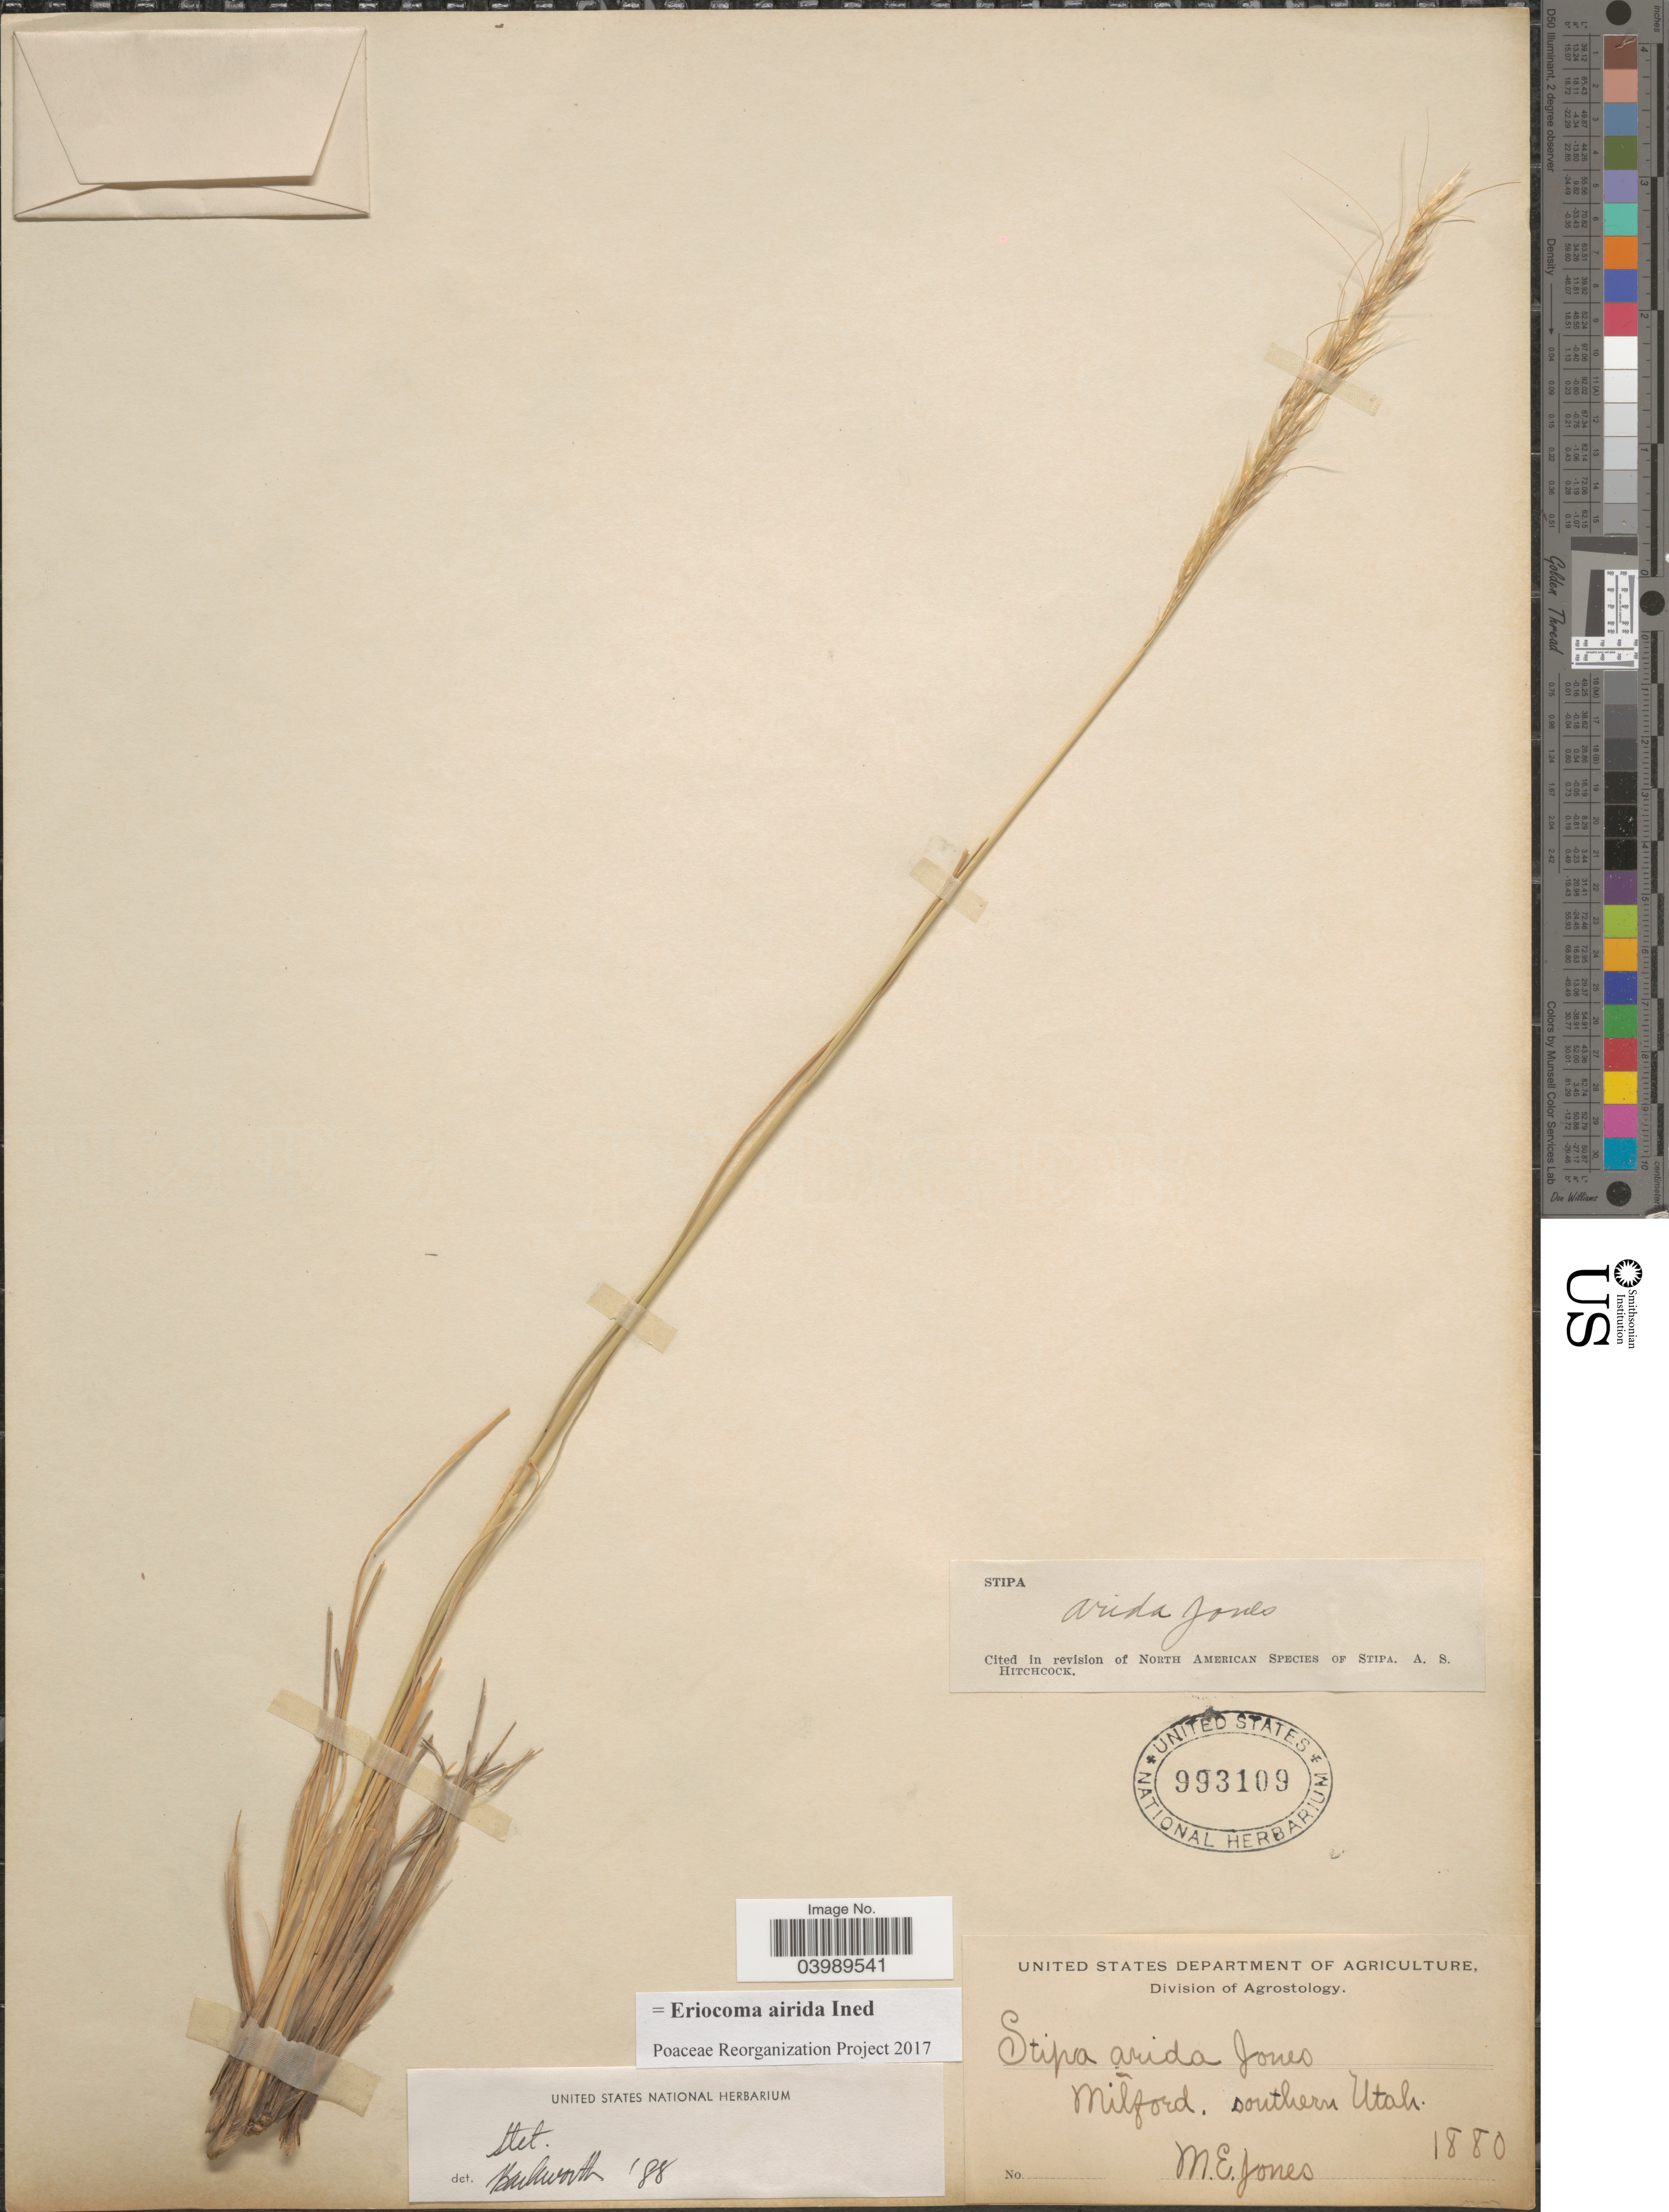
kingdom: Plantae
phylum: Tracheophyta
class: Liliopsida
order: Poales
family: Poaceae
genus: Eriocoma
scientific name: Eriocoma arida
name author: (M.E. Jones) Romasch.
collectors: M. E. Jones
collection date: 1880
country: United States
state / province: Utah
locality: Milford, southern Utah.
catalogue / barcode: US 993109